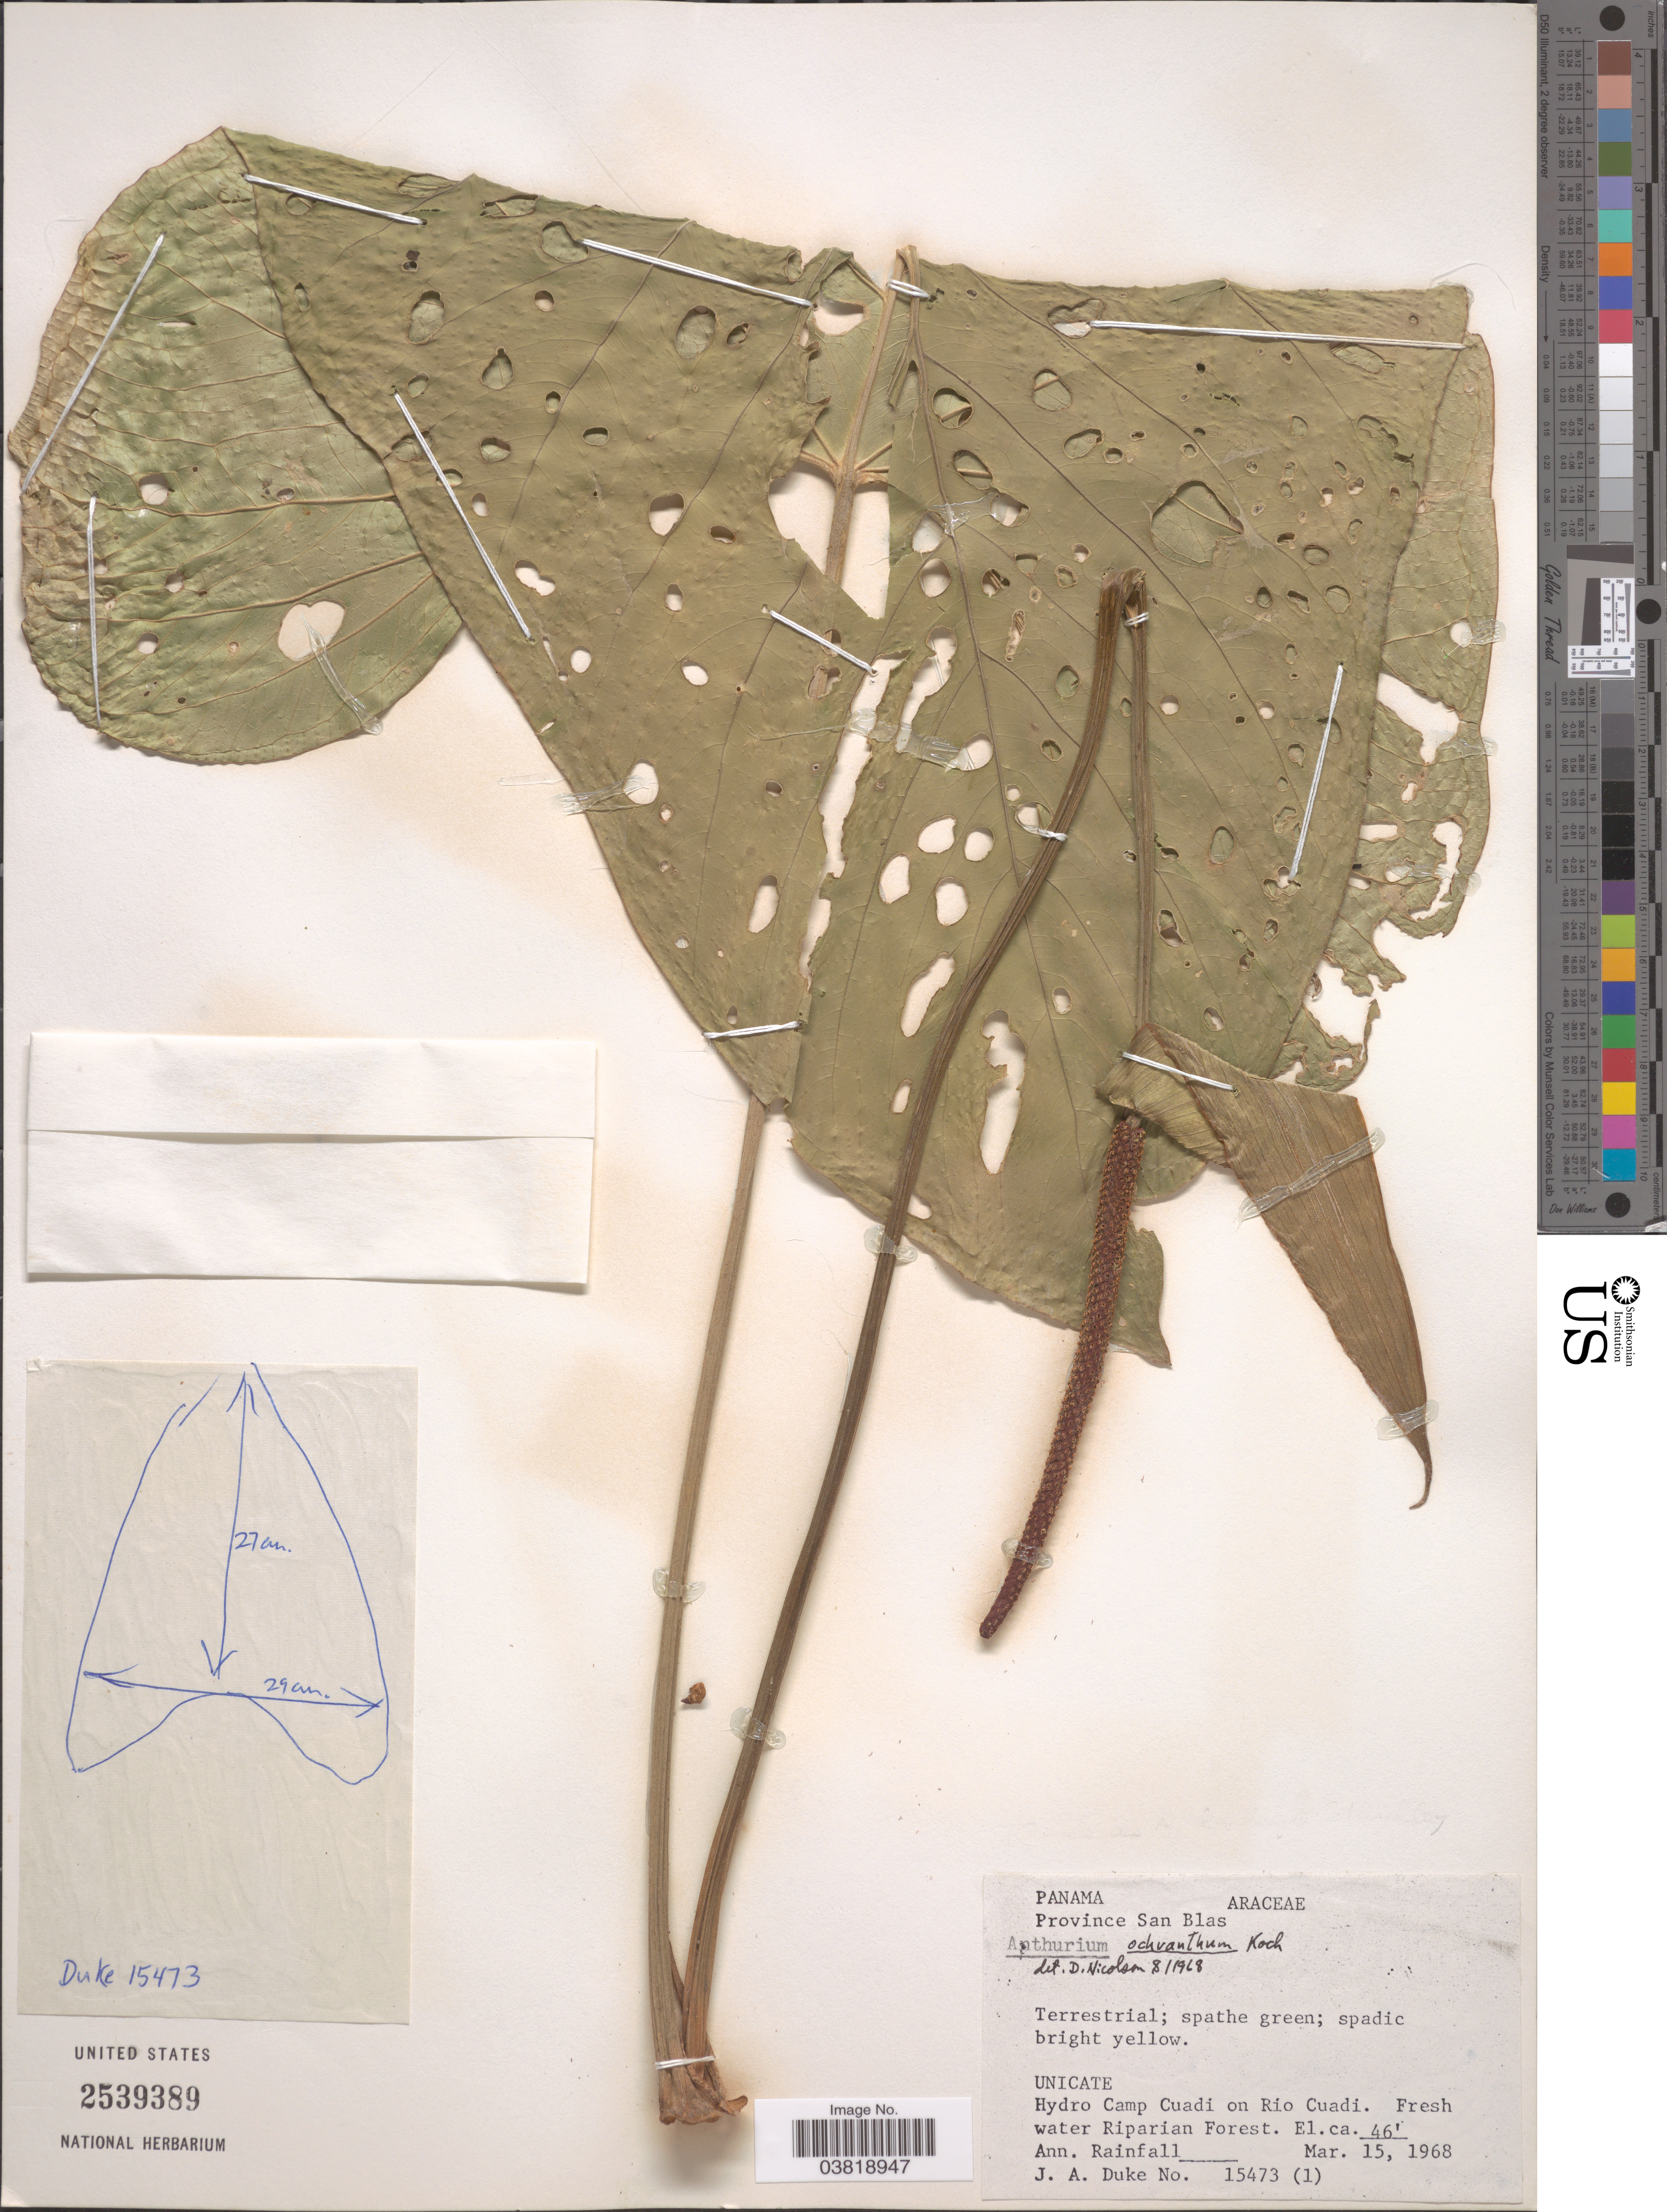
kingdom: Plantae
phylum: Tracheophyta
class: Liliopsida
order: Alismatales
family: Araceae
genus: Anthurium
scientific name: Anthurium ochranthum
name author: K. Koch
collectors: J. A. Duke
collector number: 15473 (1)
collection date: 1968-03-15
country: Panama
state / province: Kuna Yala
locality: Province San Blas. Hydro Camp Cuadi on Rio Cuadi. Fresh water Riparian Forest. Ann. Rainfall.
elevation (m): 14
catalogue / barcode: US 2539389